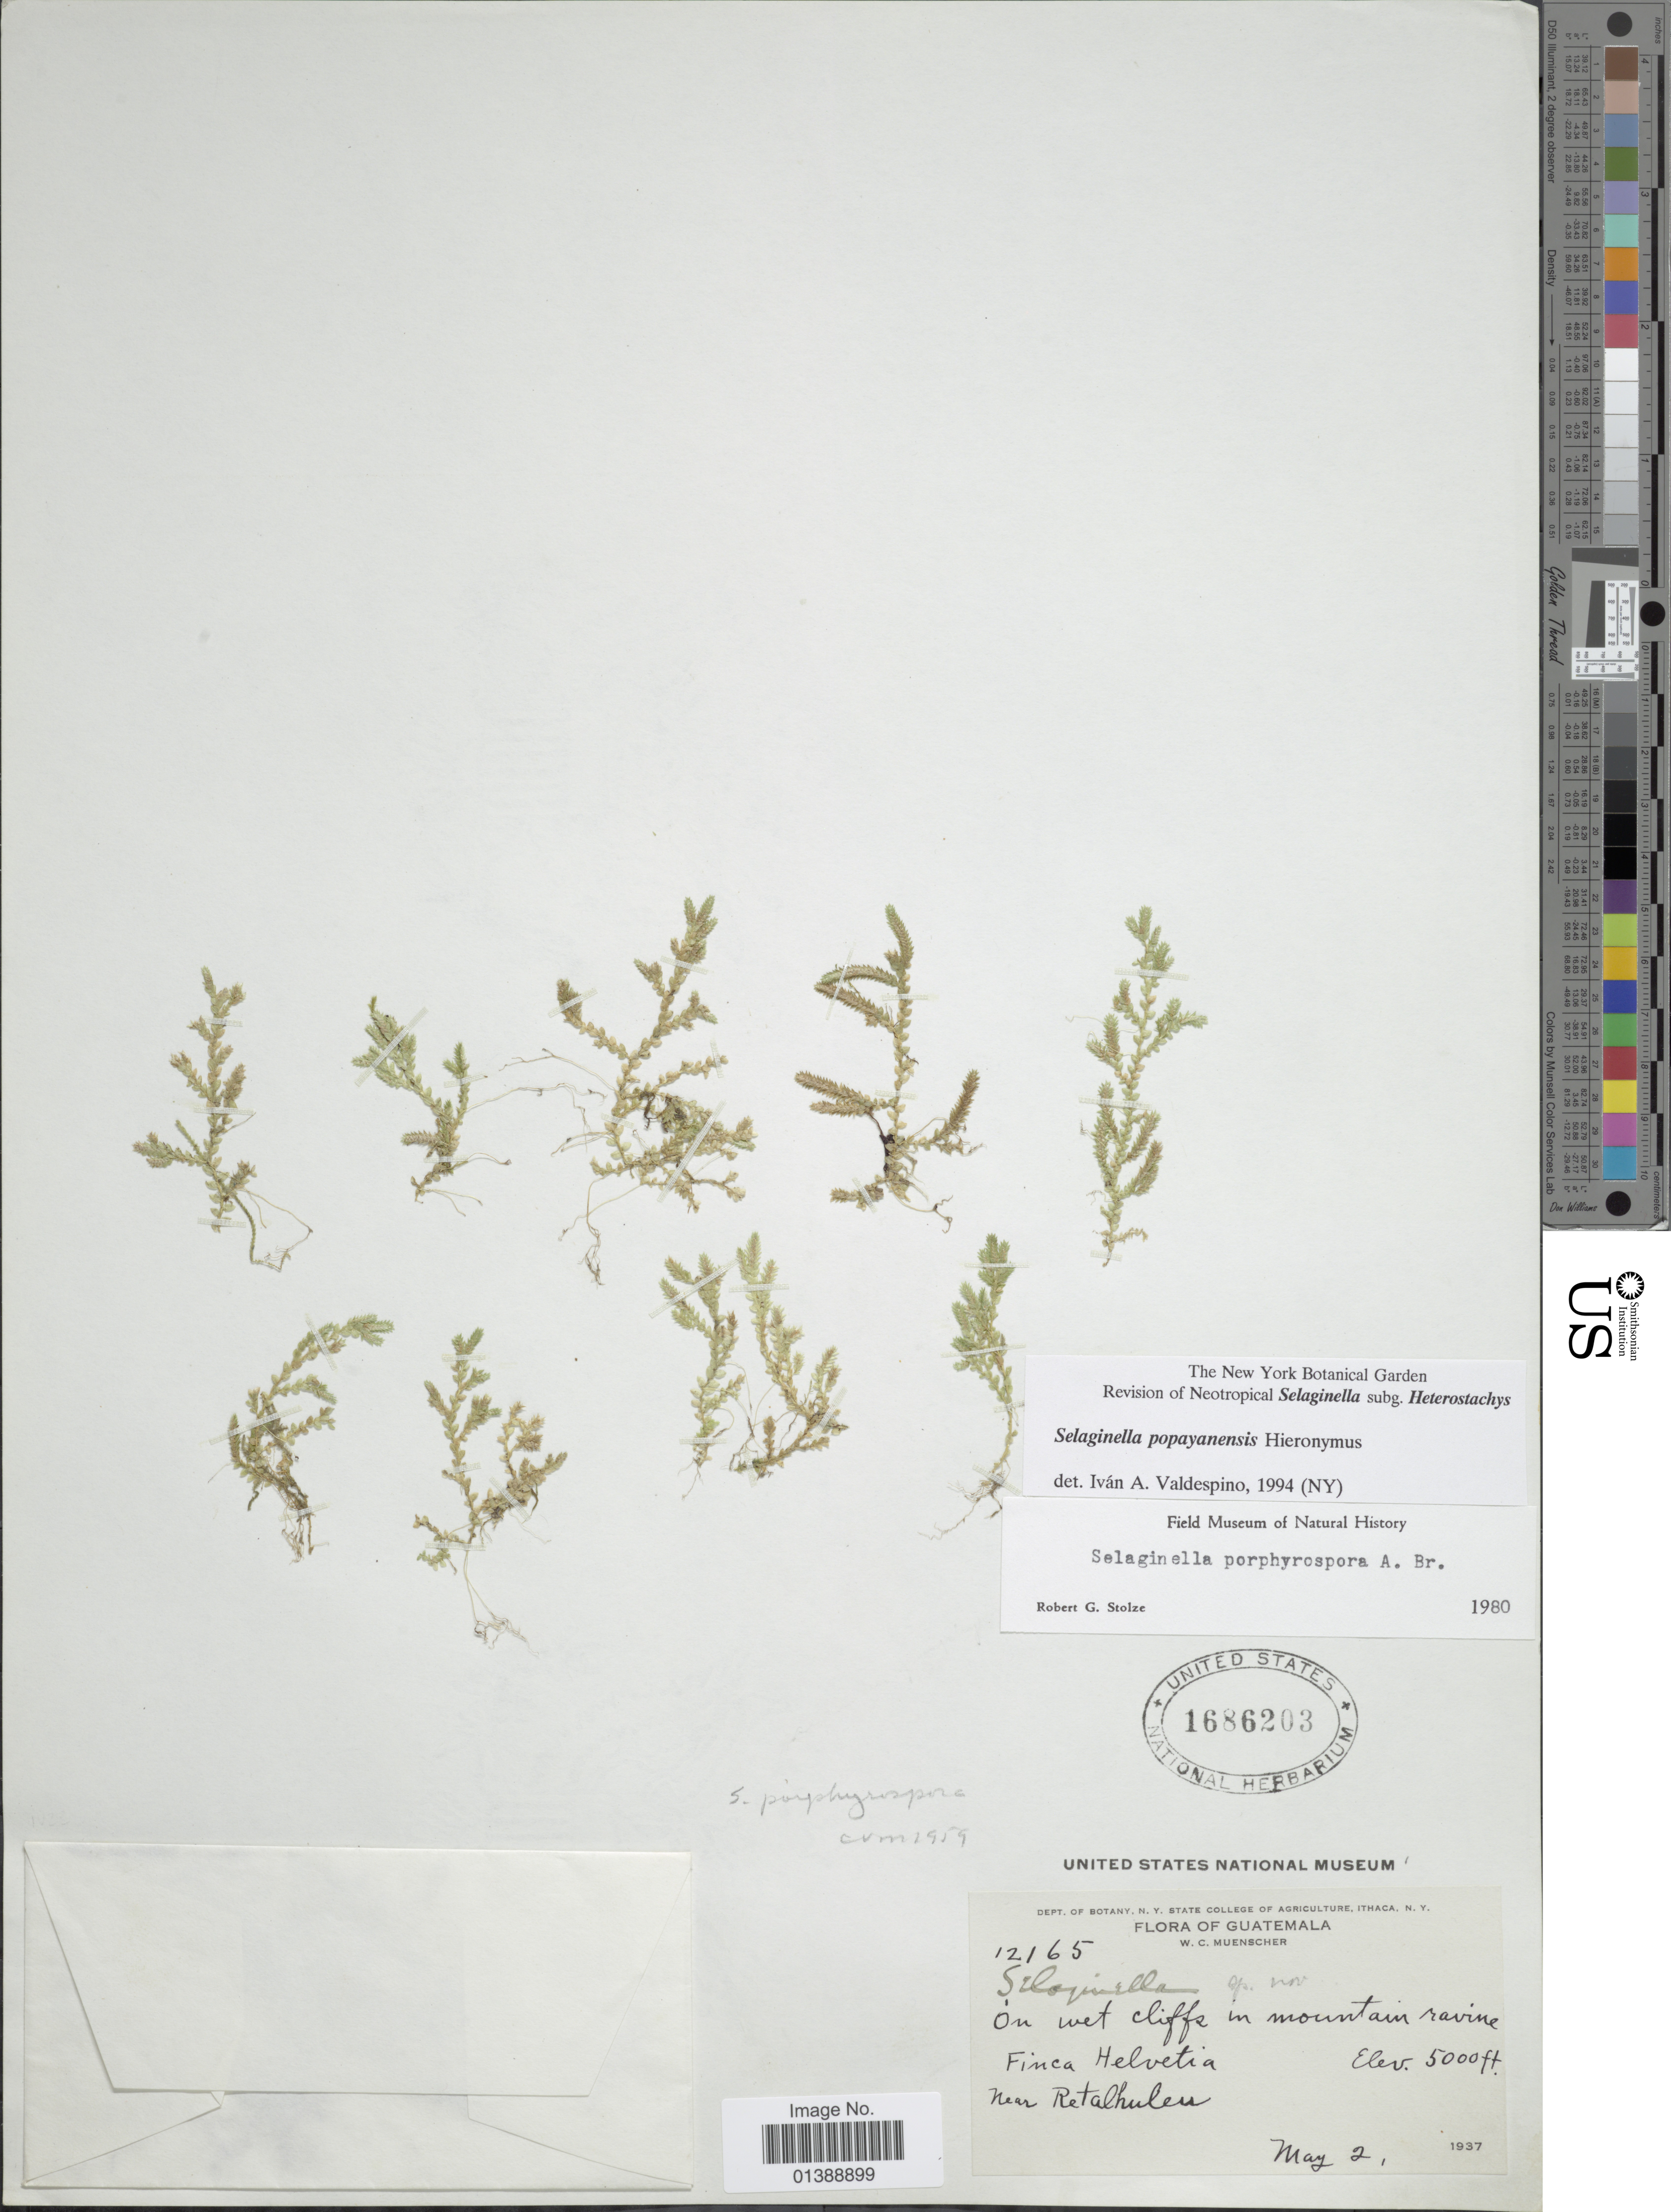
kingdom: Plantae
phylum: Tracheophyta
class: Lycopodiopsida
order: Selaginellales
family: Selaginellaceae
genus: Selaginella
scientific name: Selaginella popayanensis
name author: Hieron.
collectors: W. Muencher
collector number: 12165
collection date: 1937-05-02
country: Guatemala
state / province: Retalhuleu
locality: On wet cliffs in mountain ravine. Finca Helvetia, near Retalhuleu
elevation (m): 1524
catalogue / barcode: US 1686203